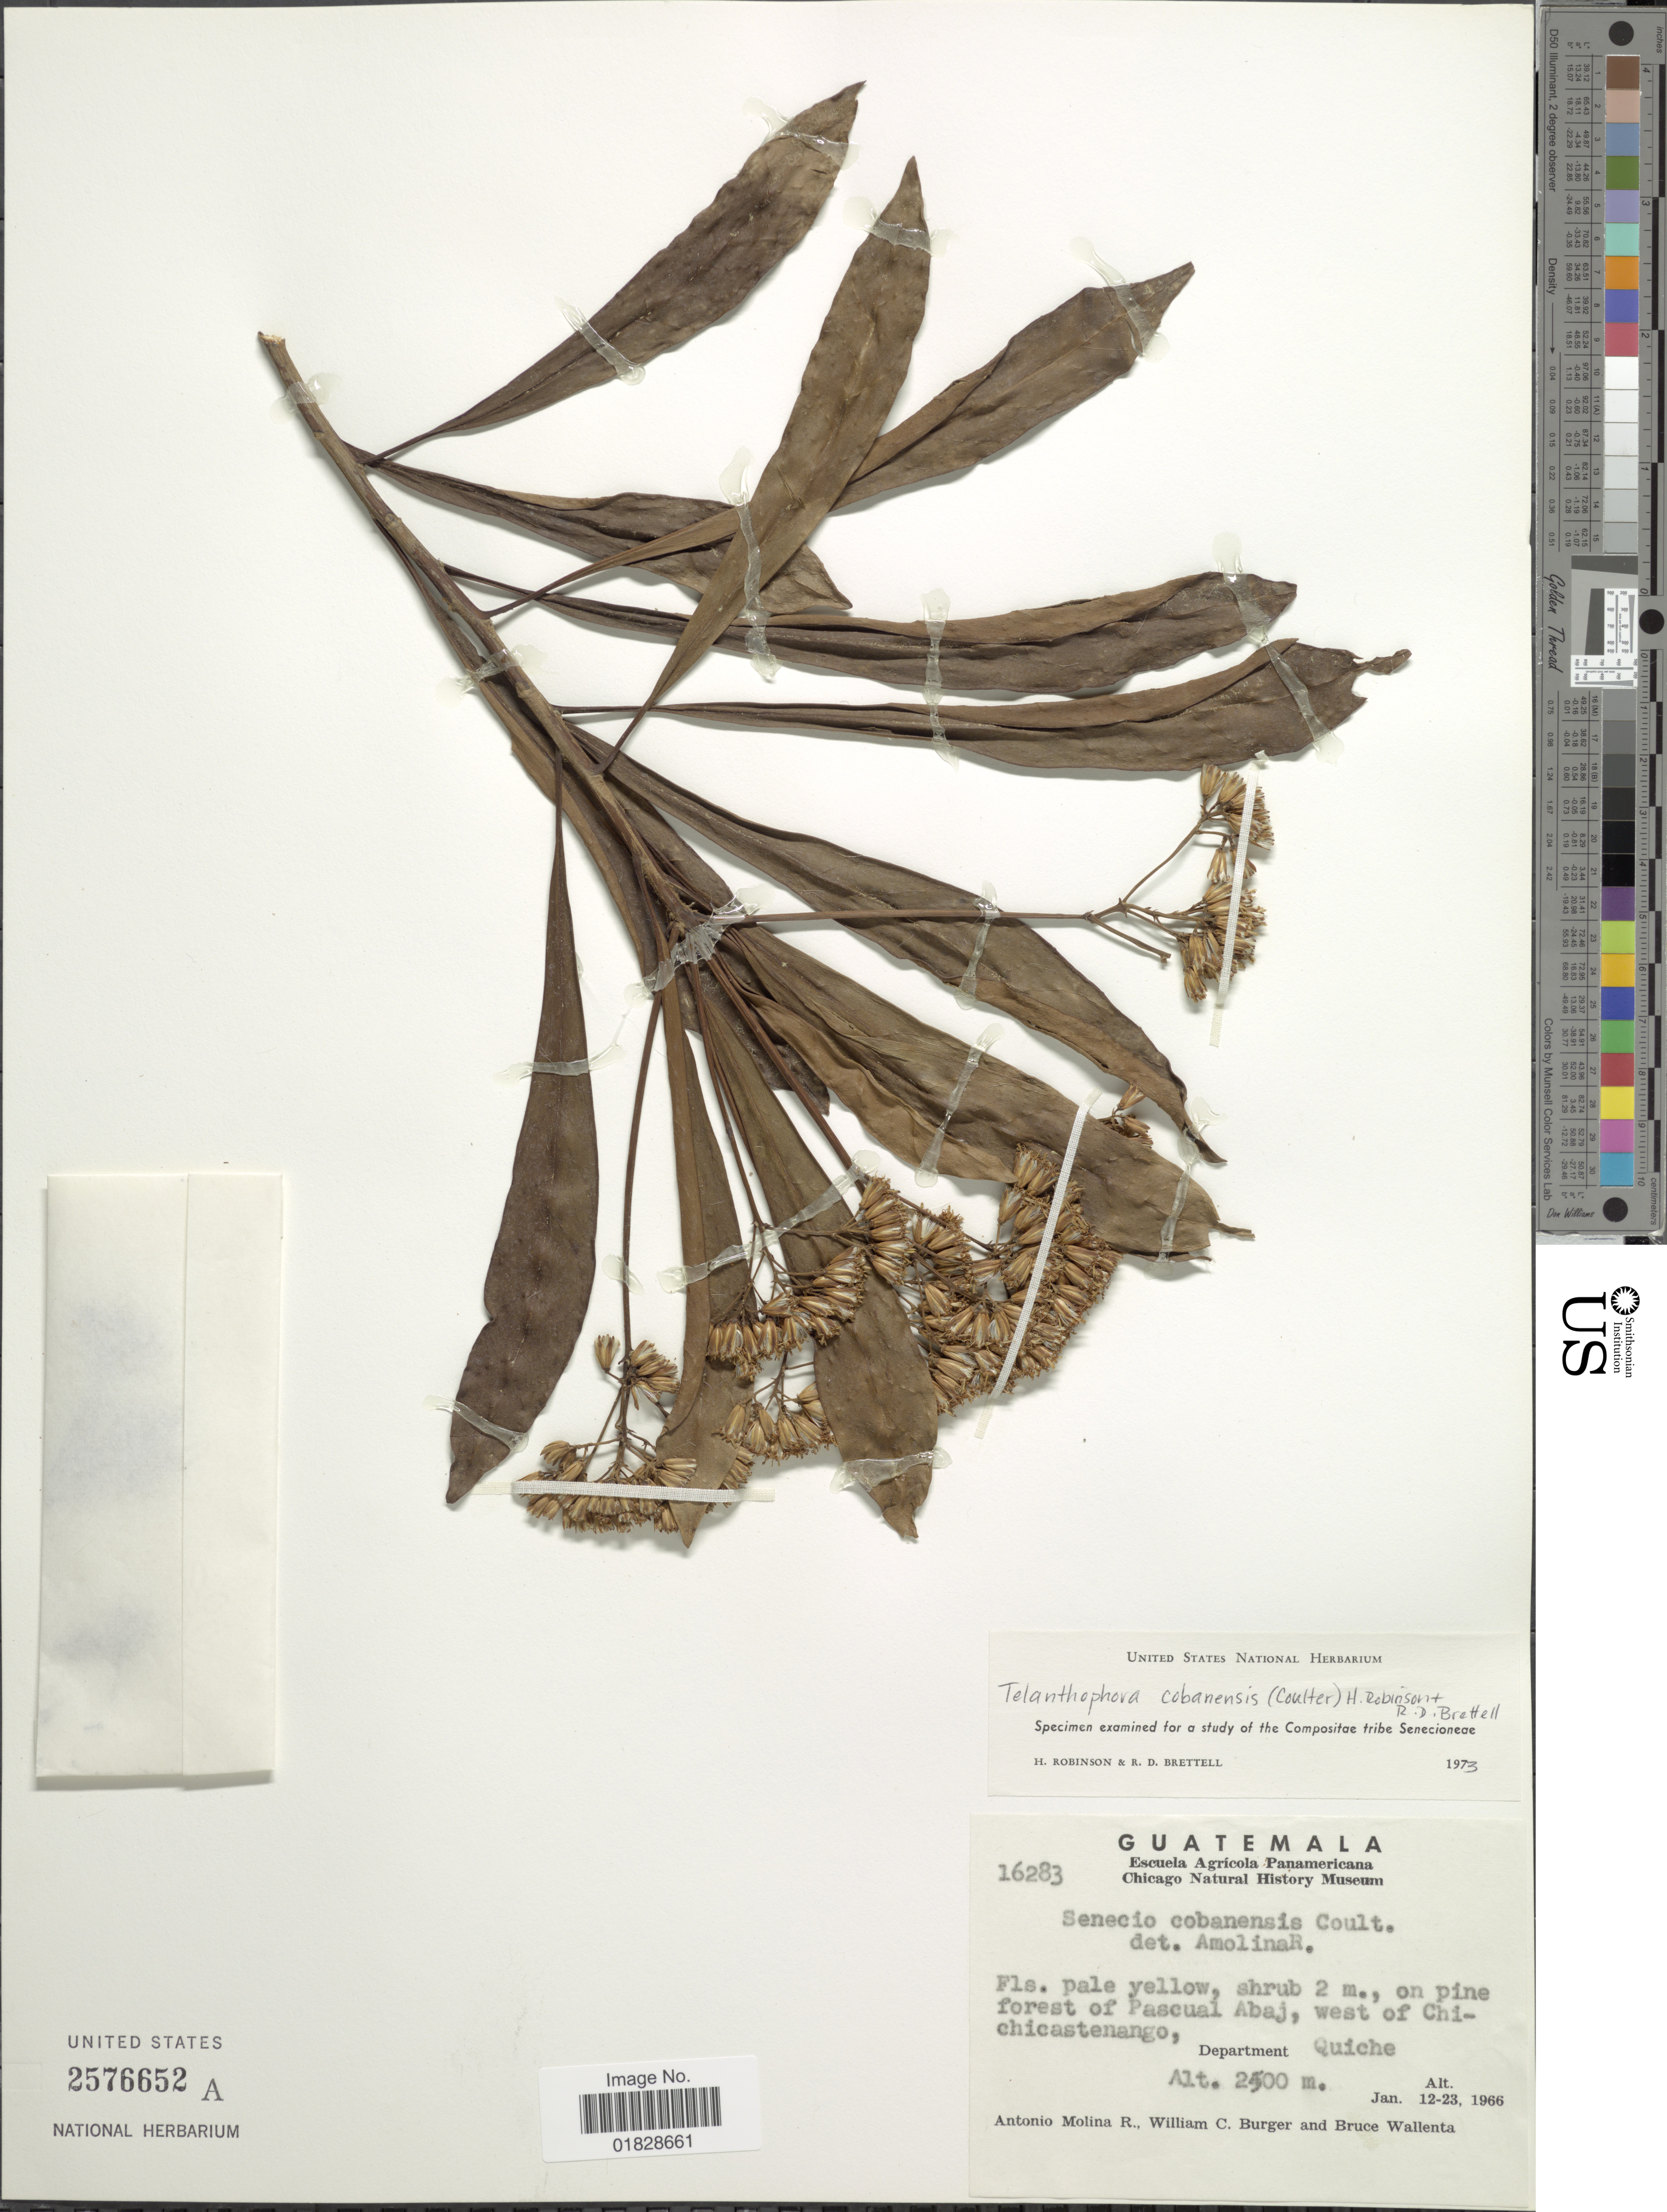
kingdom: Plantae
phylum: Tracheophyta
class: Magnoliopsida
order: Asterales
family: Asteraceae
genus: Telanthophora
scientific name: Telanthophora cobanensis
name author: (J.M. Coult.) H. Rob. & Brettell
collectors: A. Molina R., W. Burger & B. Wallenta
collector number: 16283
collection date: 1966-01-12/1966-01-23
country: Guatemala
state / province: El Quiché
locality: On pine forest of Pascual Abaj, west of Chichicastenango, Department Quiche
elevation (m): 2500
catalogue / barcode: US 2576652A